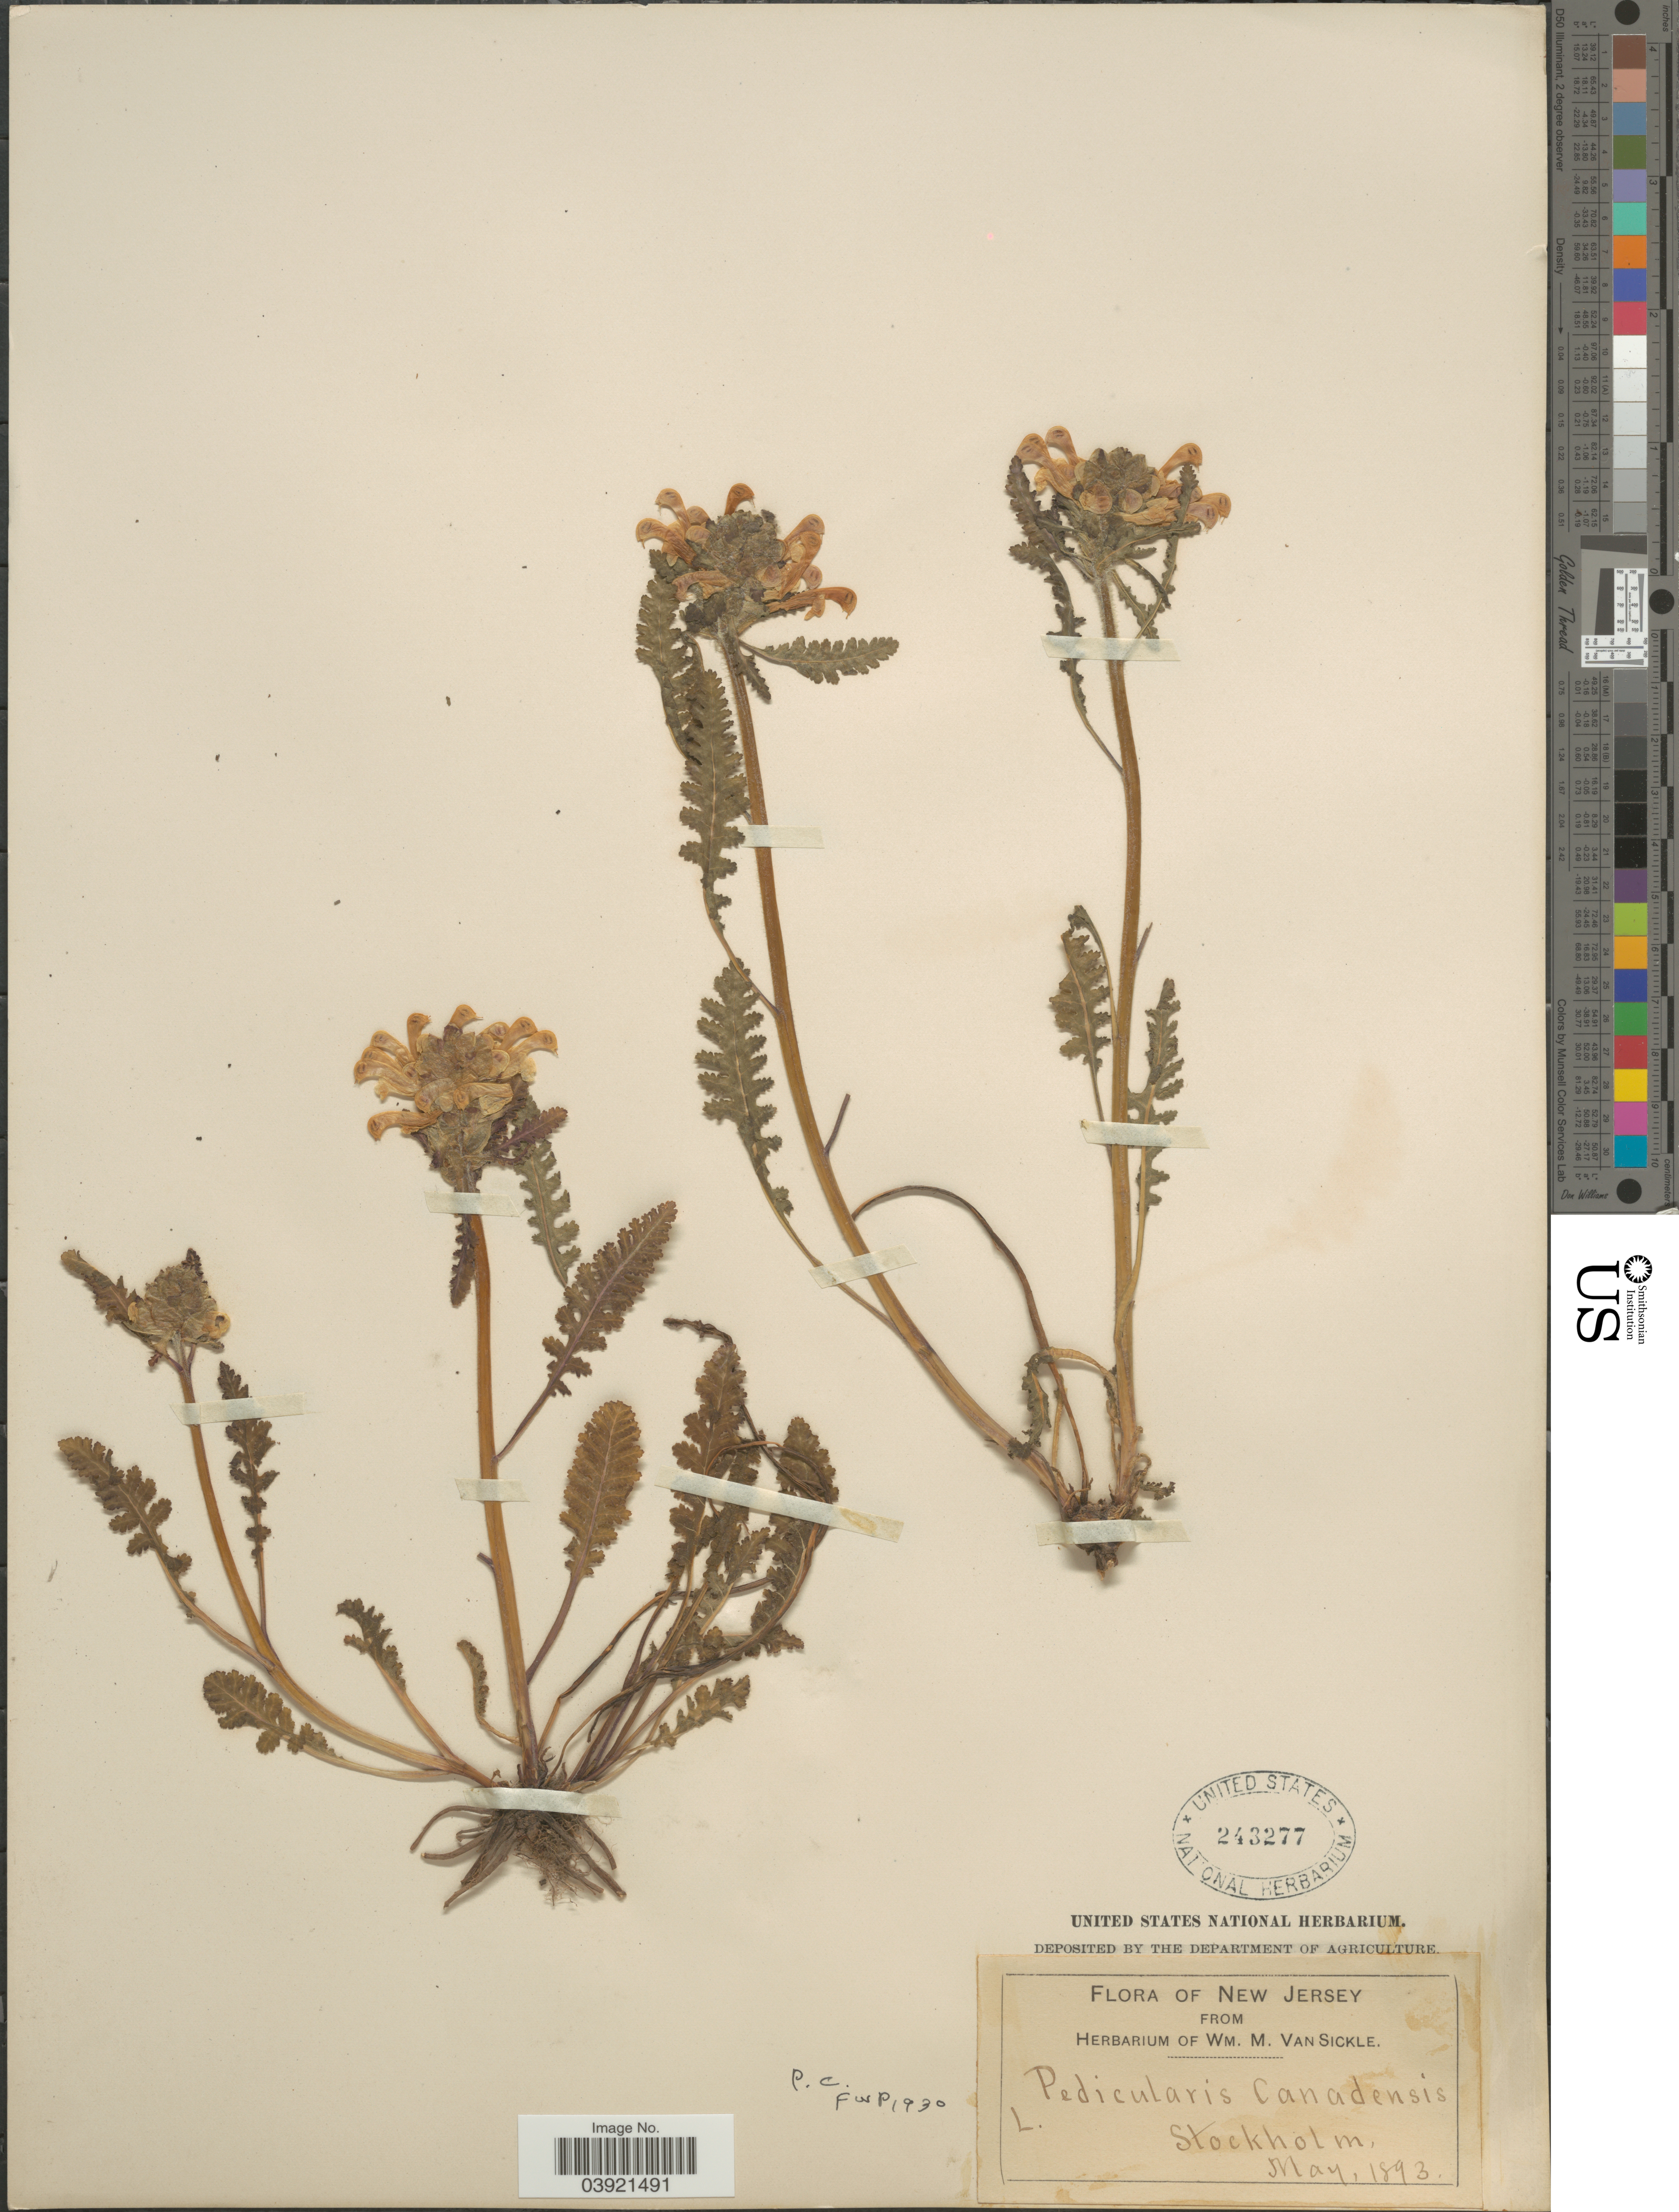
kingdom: Plantae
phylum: Tracheophyta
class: Magnoliopsida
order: Lamiales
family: Orobanchaceae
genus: Pedicularis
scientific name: Pedicularis canadensis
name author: L.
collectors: ex herb. Wm. M. Van Sickle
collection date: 1893-05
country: United States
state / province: New Jersey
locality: Stockholm.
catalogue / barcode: US 243277